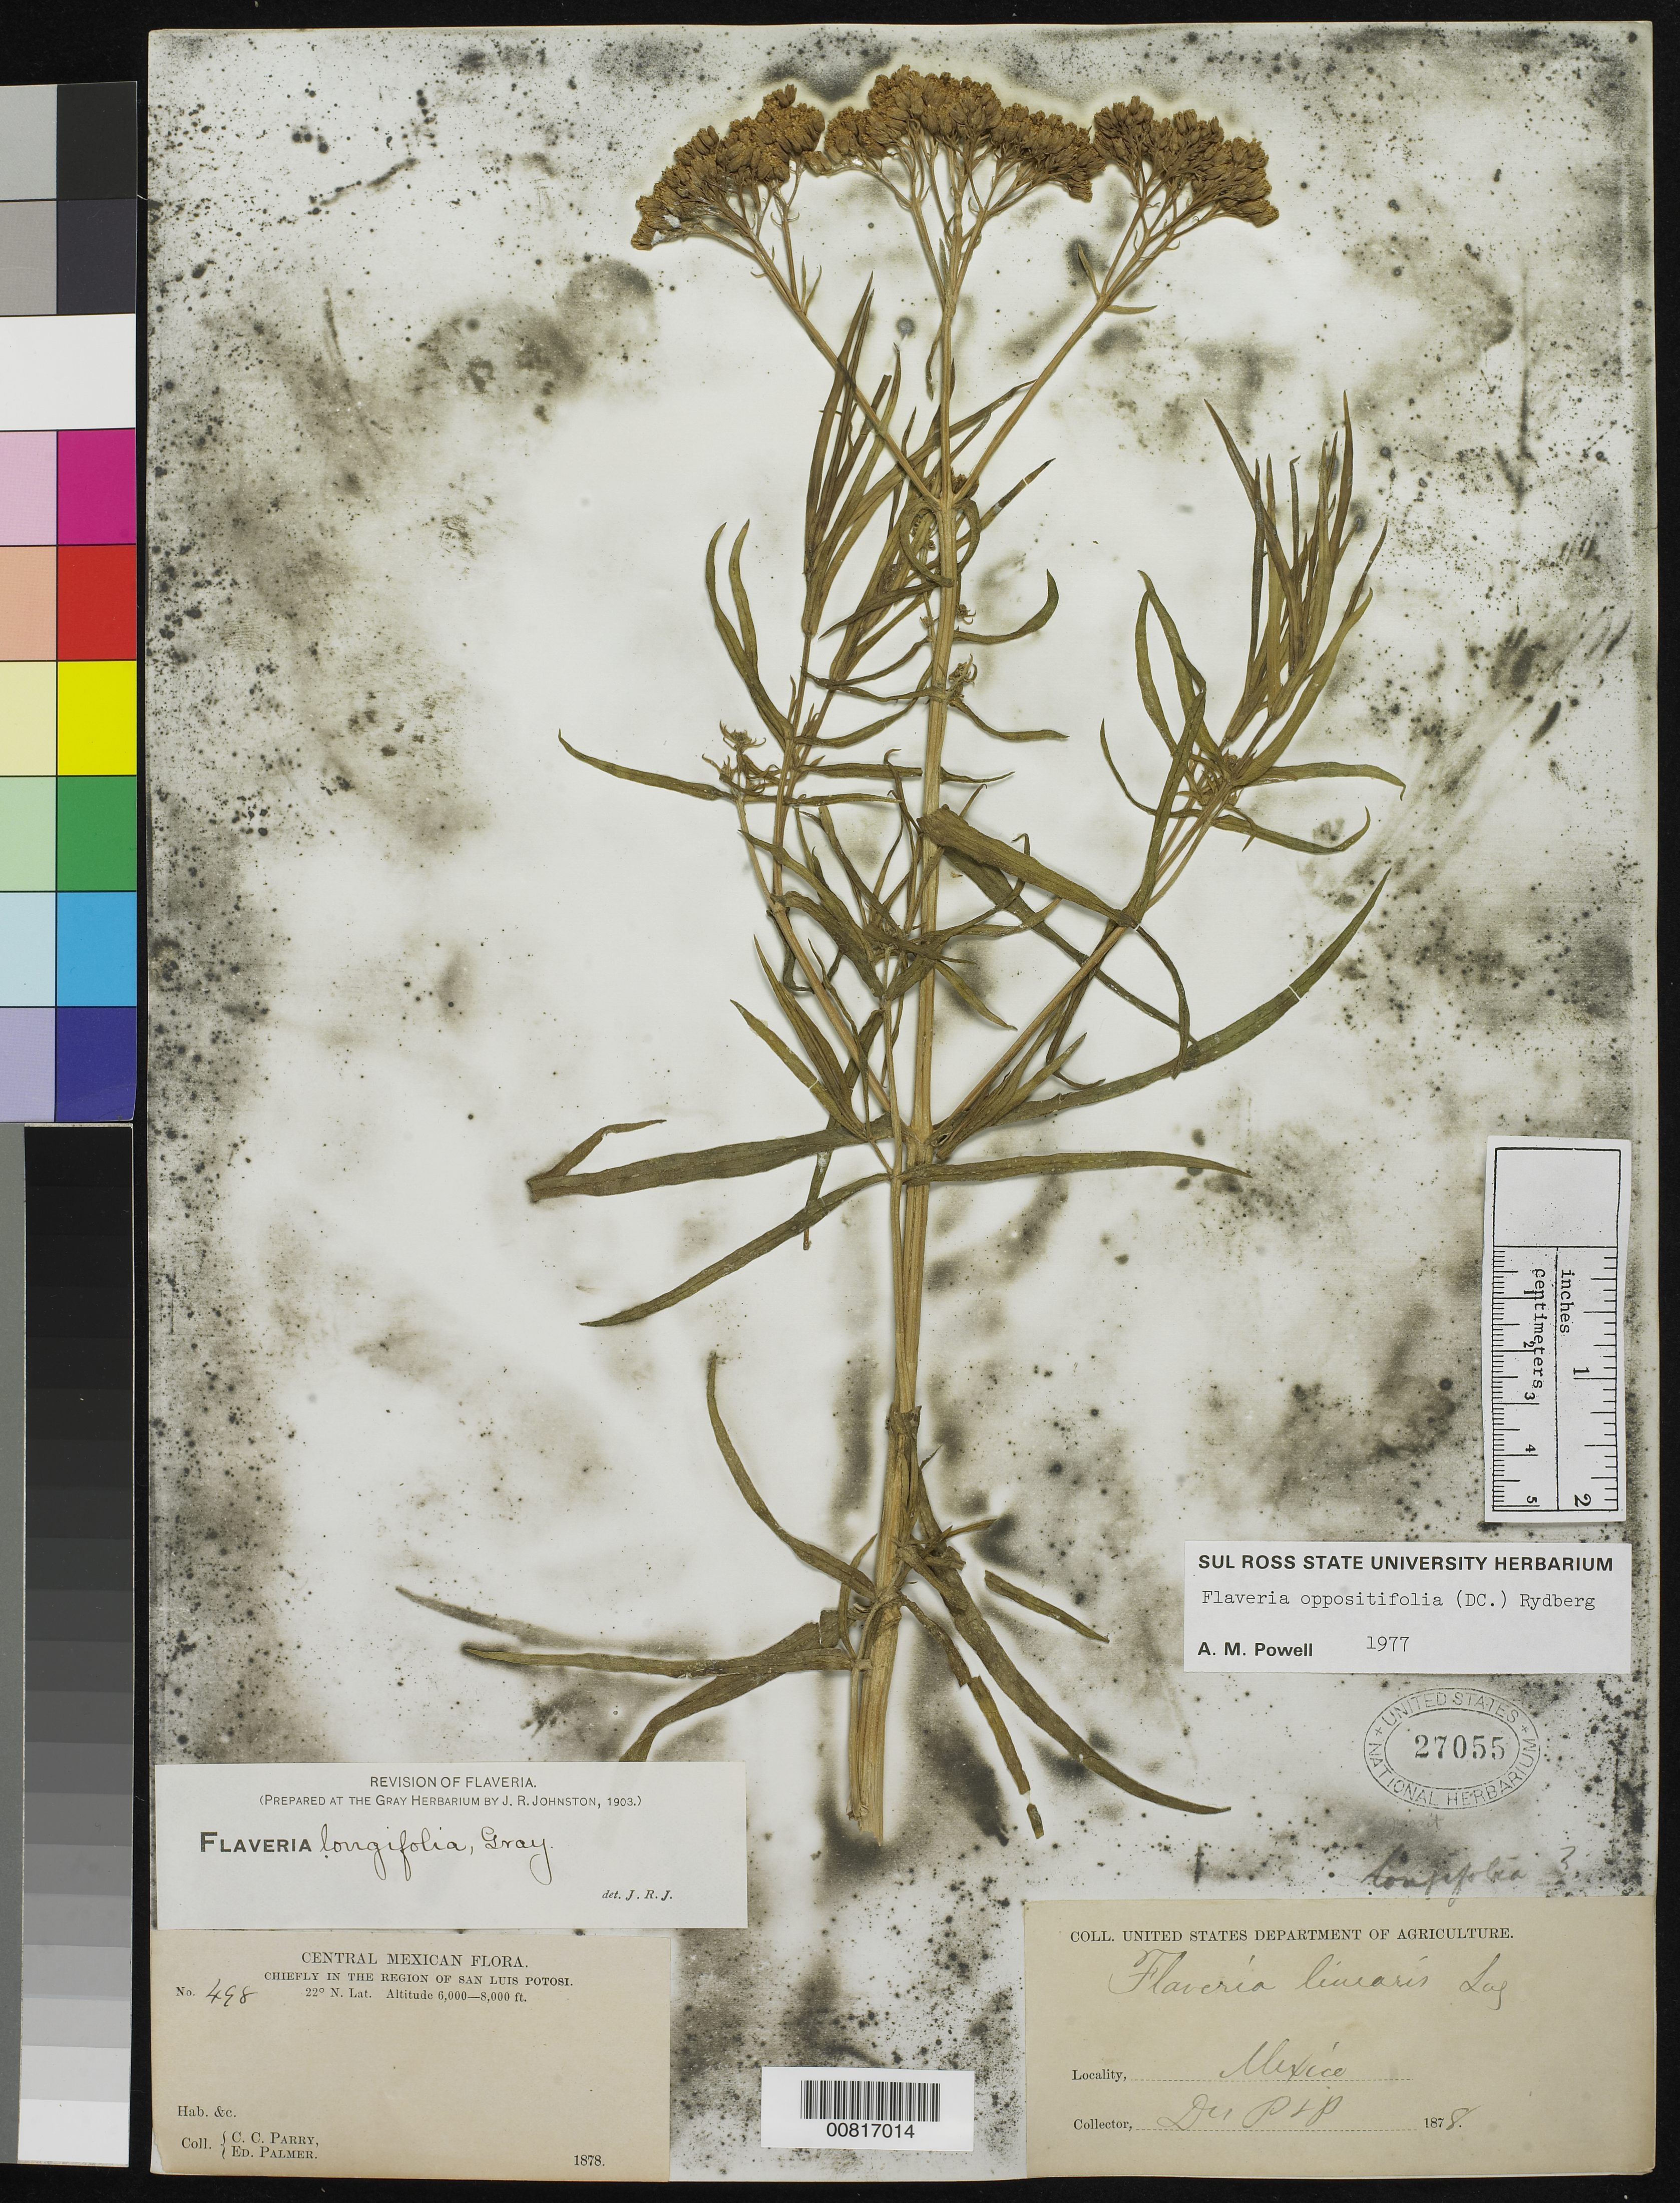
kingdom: Plantae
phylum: Tracheophyta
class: Magnoliopsida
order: Asterales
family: Asteraceae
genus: Flaveria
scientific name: Flaveria oppositifolia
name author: Rydb.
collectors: C. C. Parry & E. Palmer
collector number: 498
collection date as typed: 1878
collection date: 1878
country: Mexico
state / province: San Luis Potosí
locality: Chiefly in the region of San Luis Potosí.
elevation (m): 1829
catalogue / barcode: US 27055